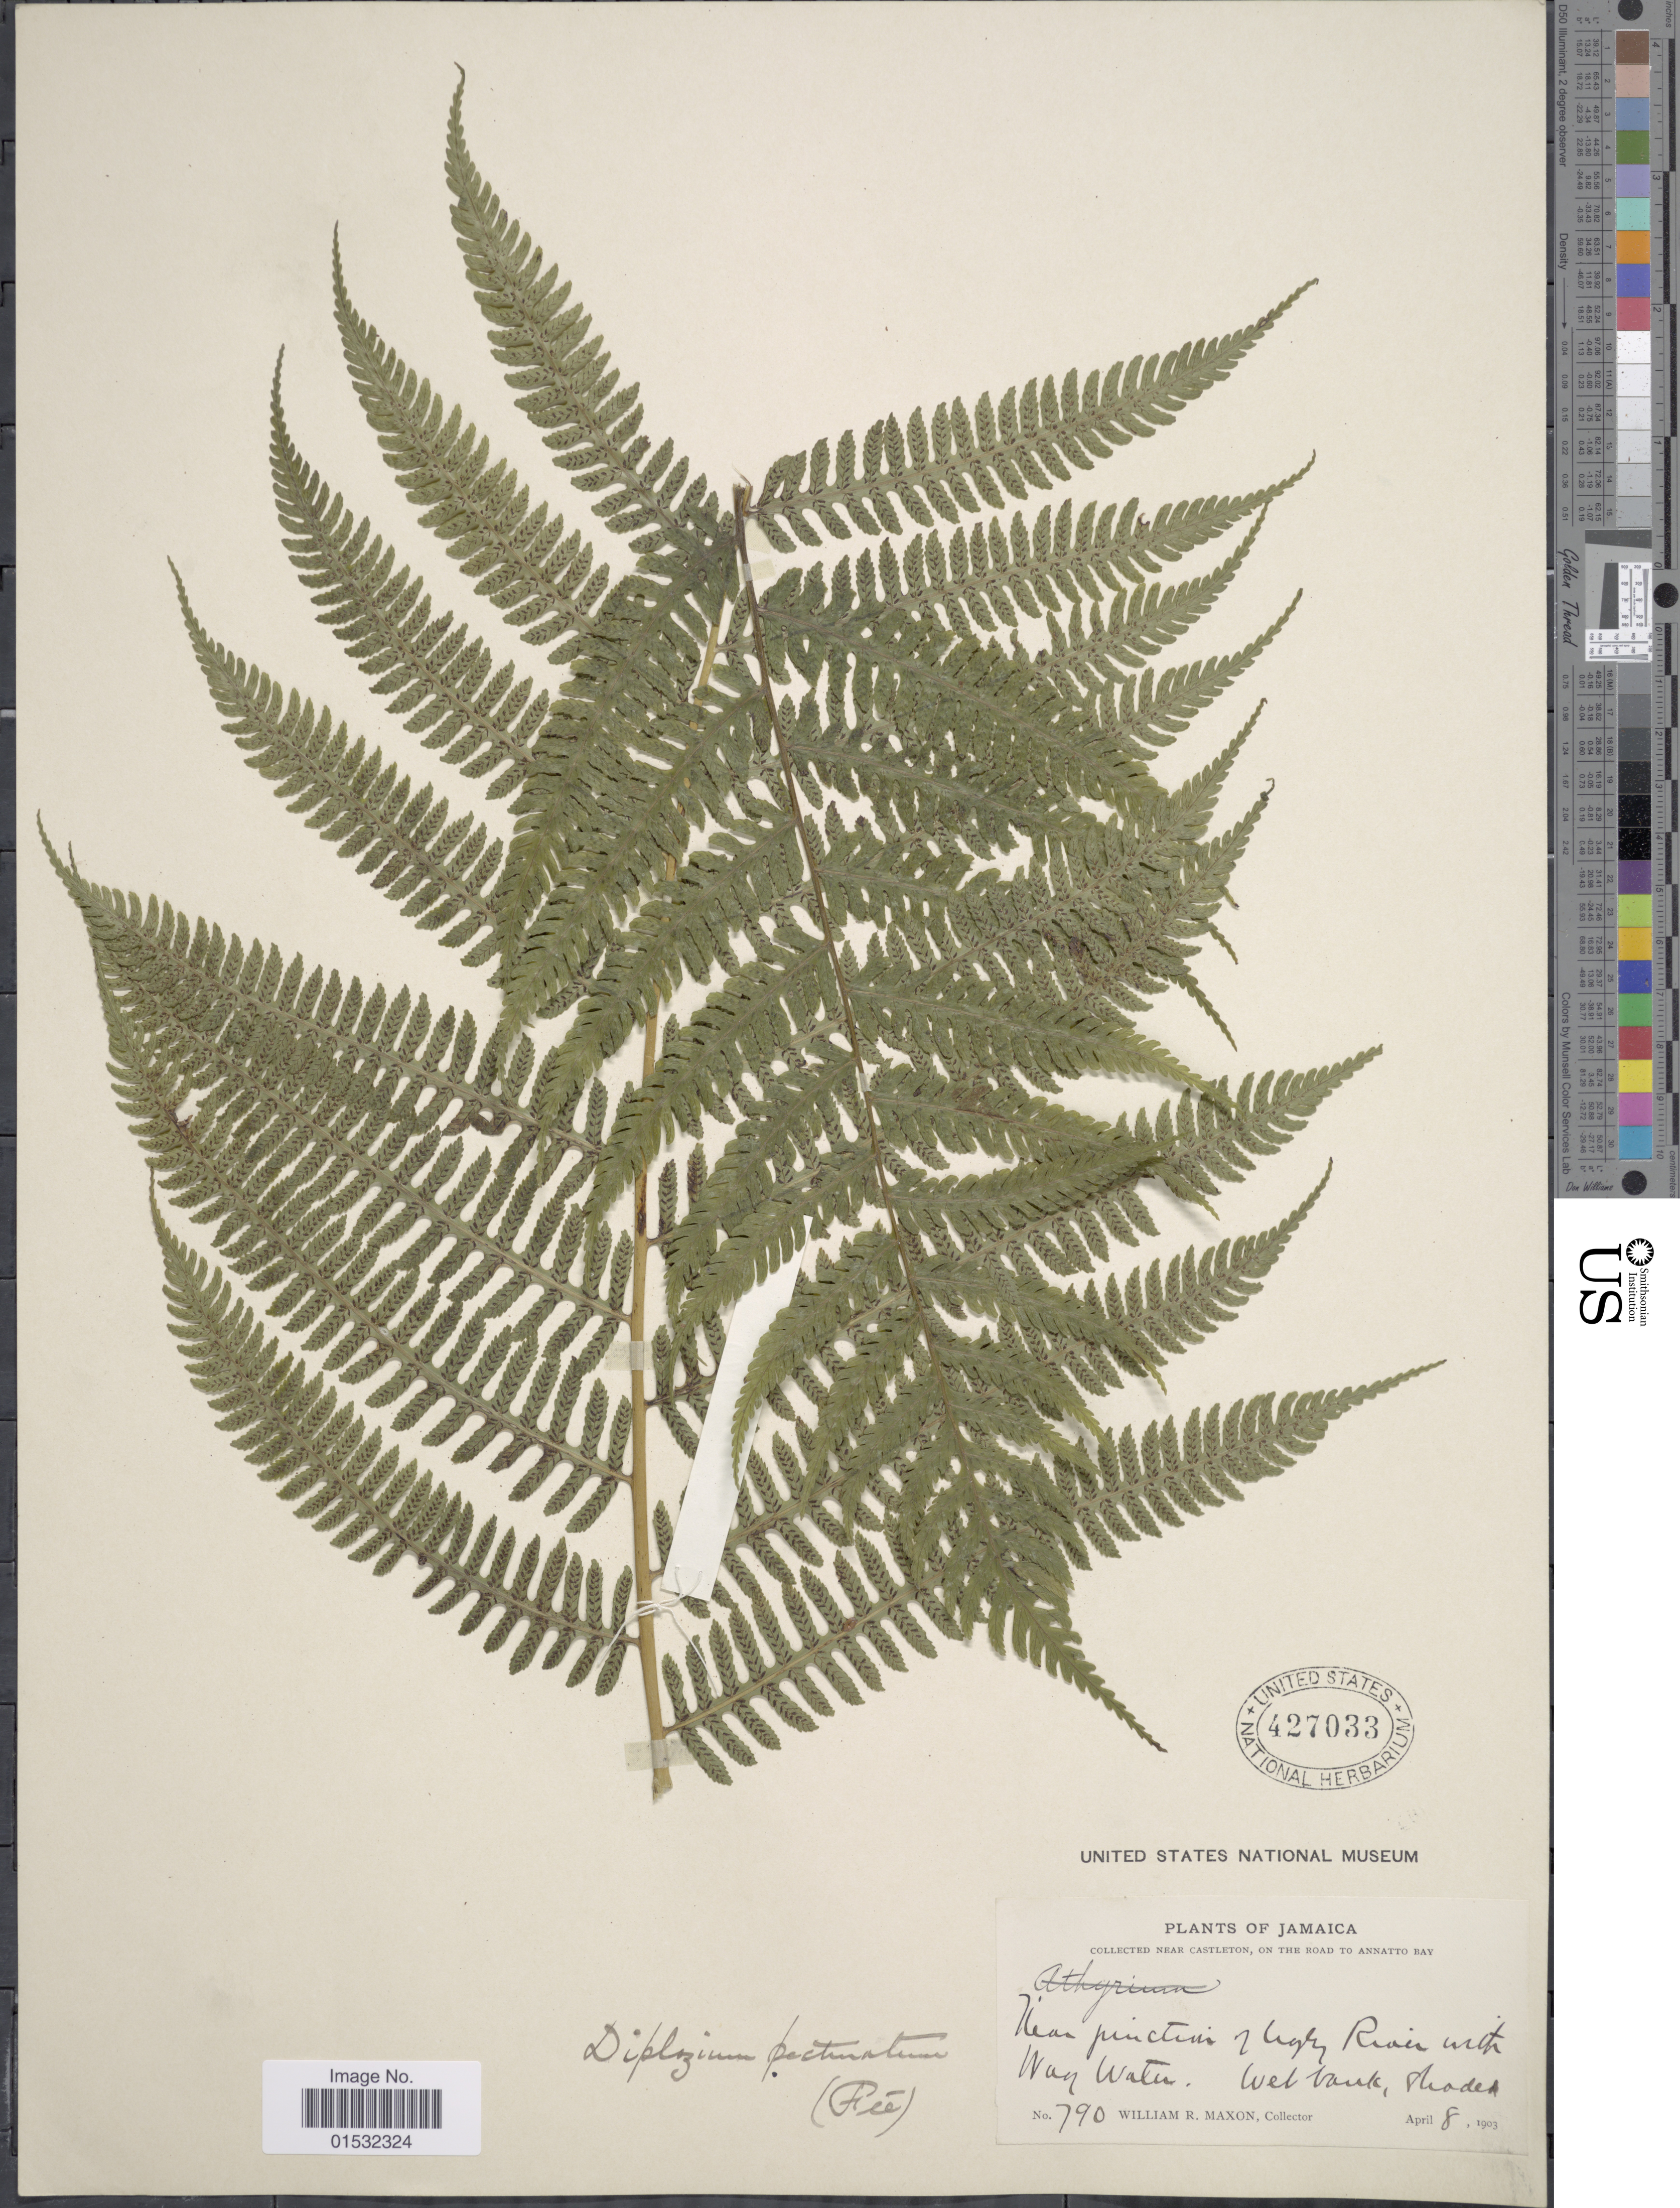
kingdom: Plantae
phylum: Tracheophyta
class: Polypodiopsida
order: Polypodiales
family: Athyriaceae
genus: Diplazium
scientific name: Diplazium pectinatum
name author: (Fée) C. Chr.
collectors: W. R. Maxon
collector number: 790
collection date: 1903-04-08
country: Jamaica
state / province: Saint Mary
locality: Near Castleton, on the road to Annatto Bay. Near junction of Ugly River with Wag Water.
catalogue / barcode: US 427033